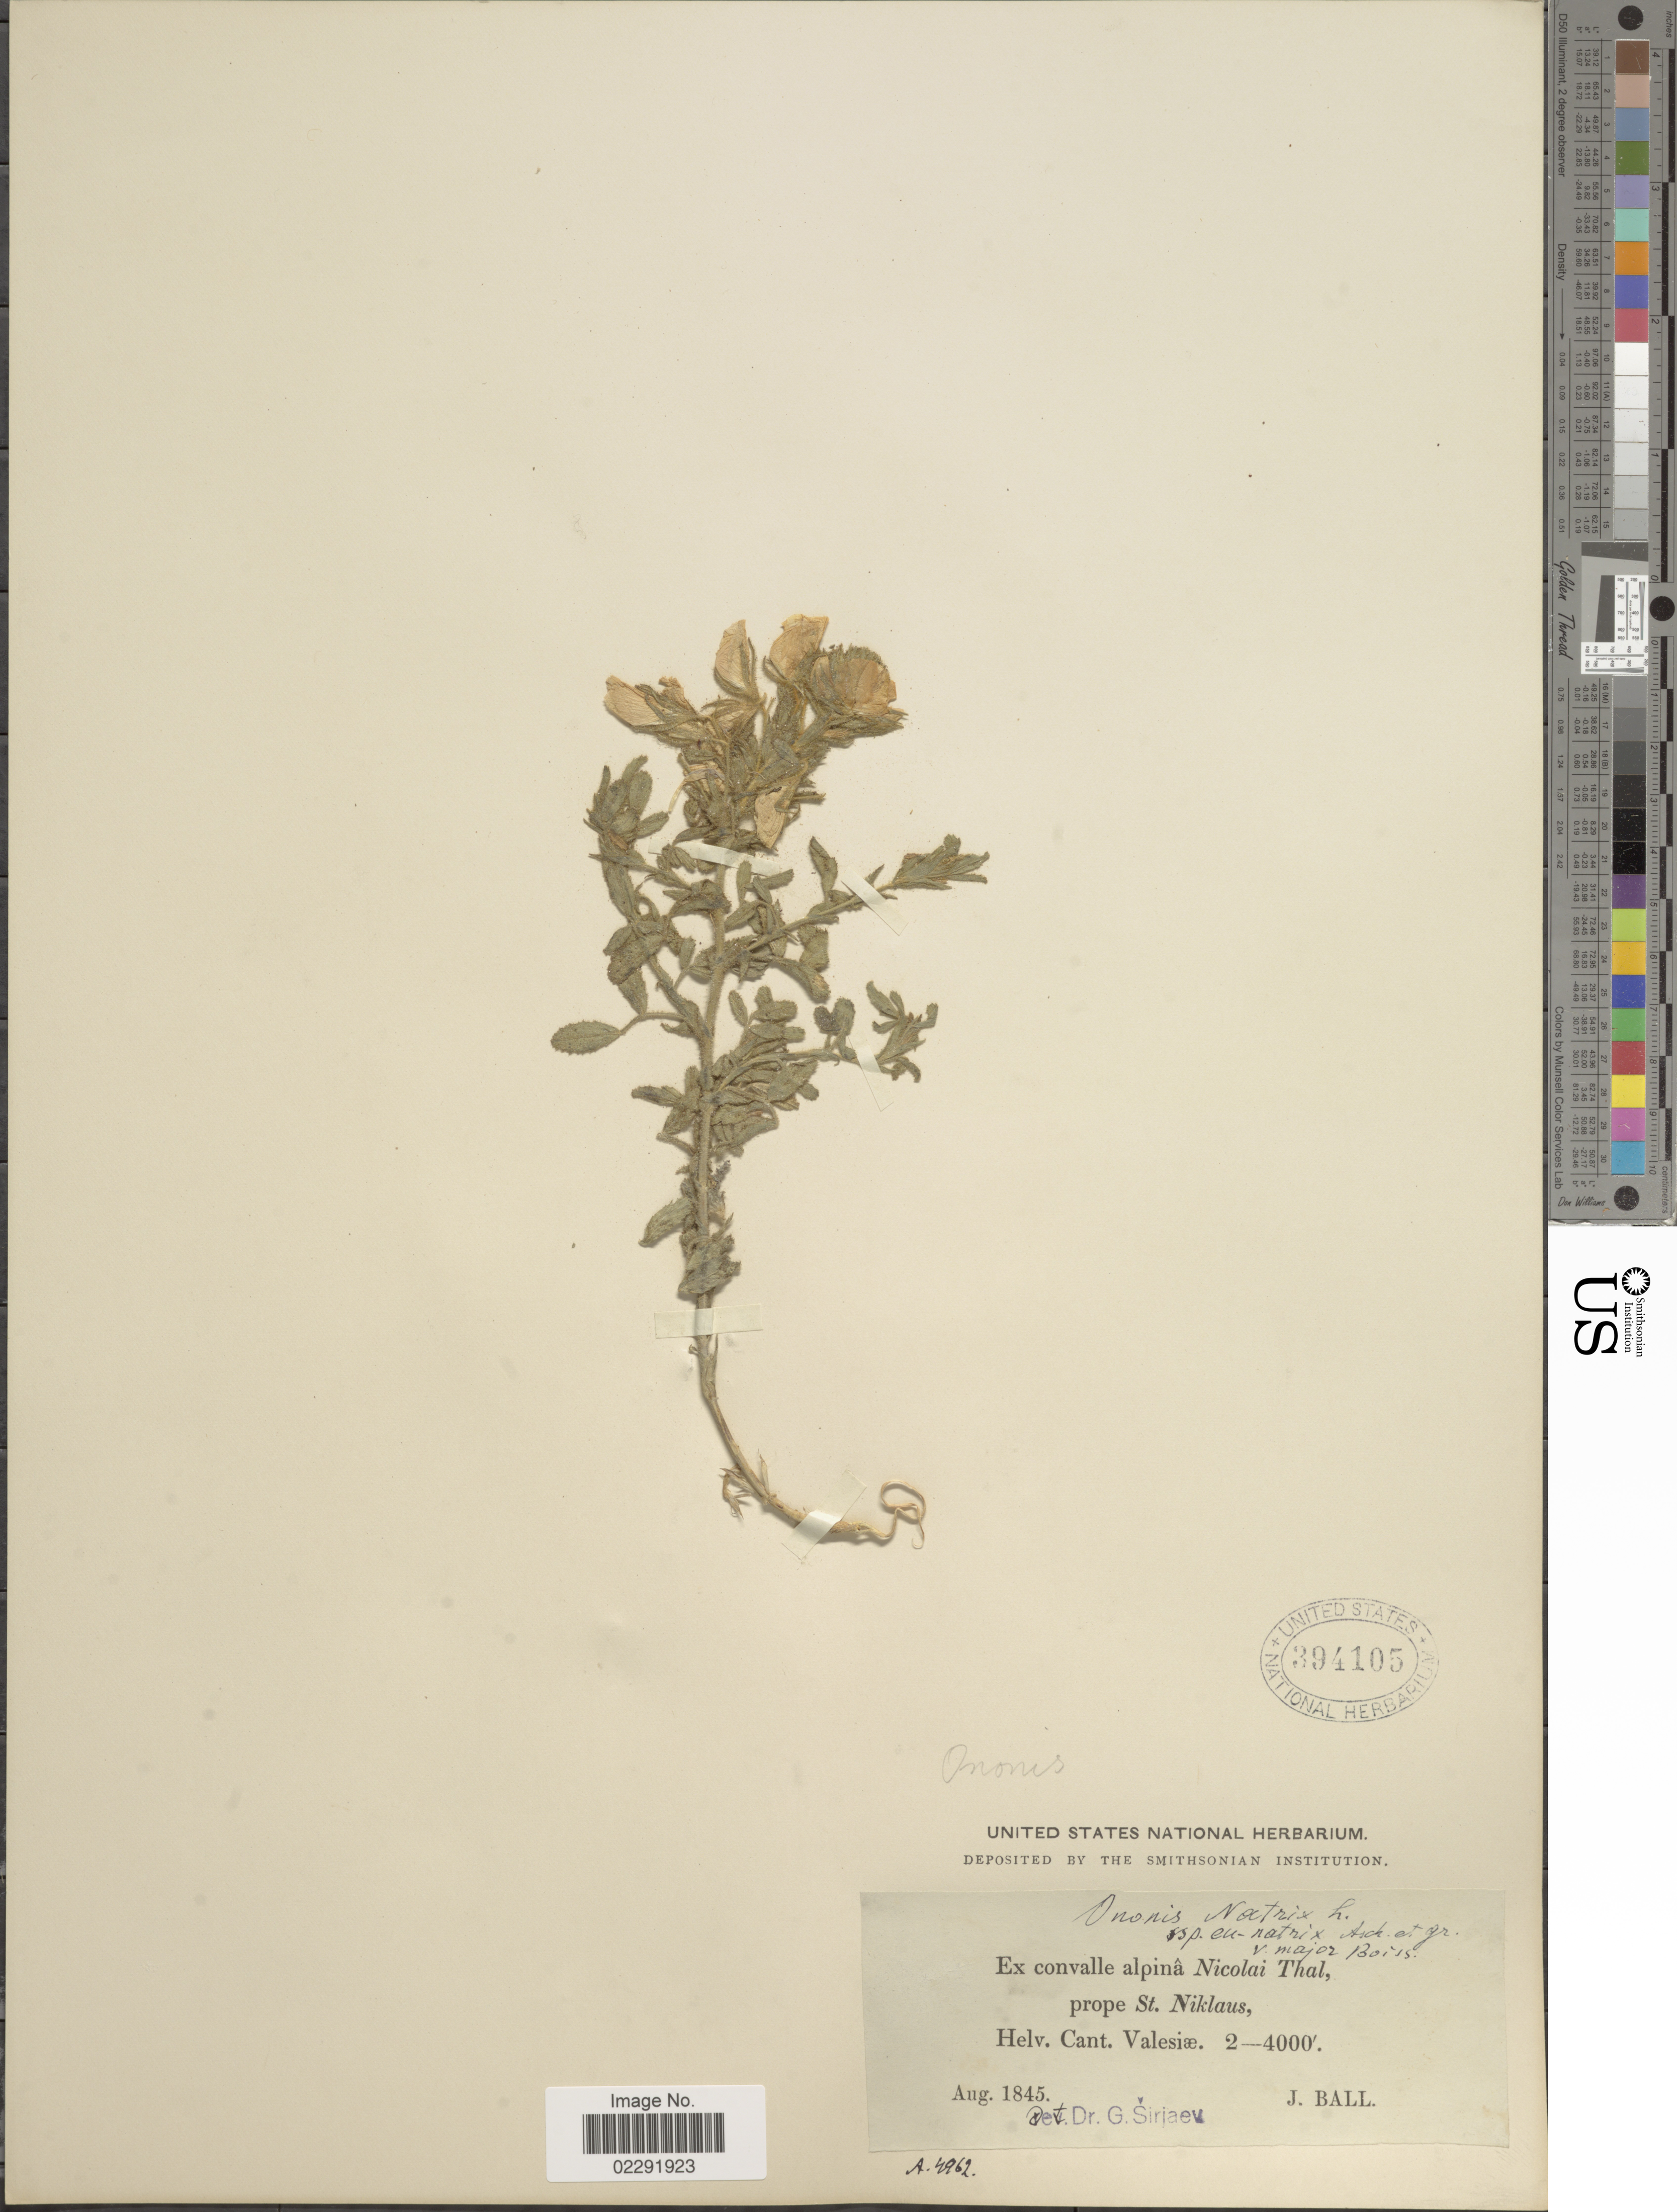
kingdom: Plantae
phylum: Tracheophyta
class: Magnoliopsida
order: Fabales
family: Fabaceae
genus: Ononis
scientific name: Ononis natrix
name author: L.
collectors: J. Ball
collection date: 1845-08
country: Switzerland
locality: Ex convalle alpina Nicolai Thal, prope St. Niklaus, Helv. Cant. Valesia.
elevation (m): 0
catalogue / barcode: US 394105